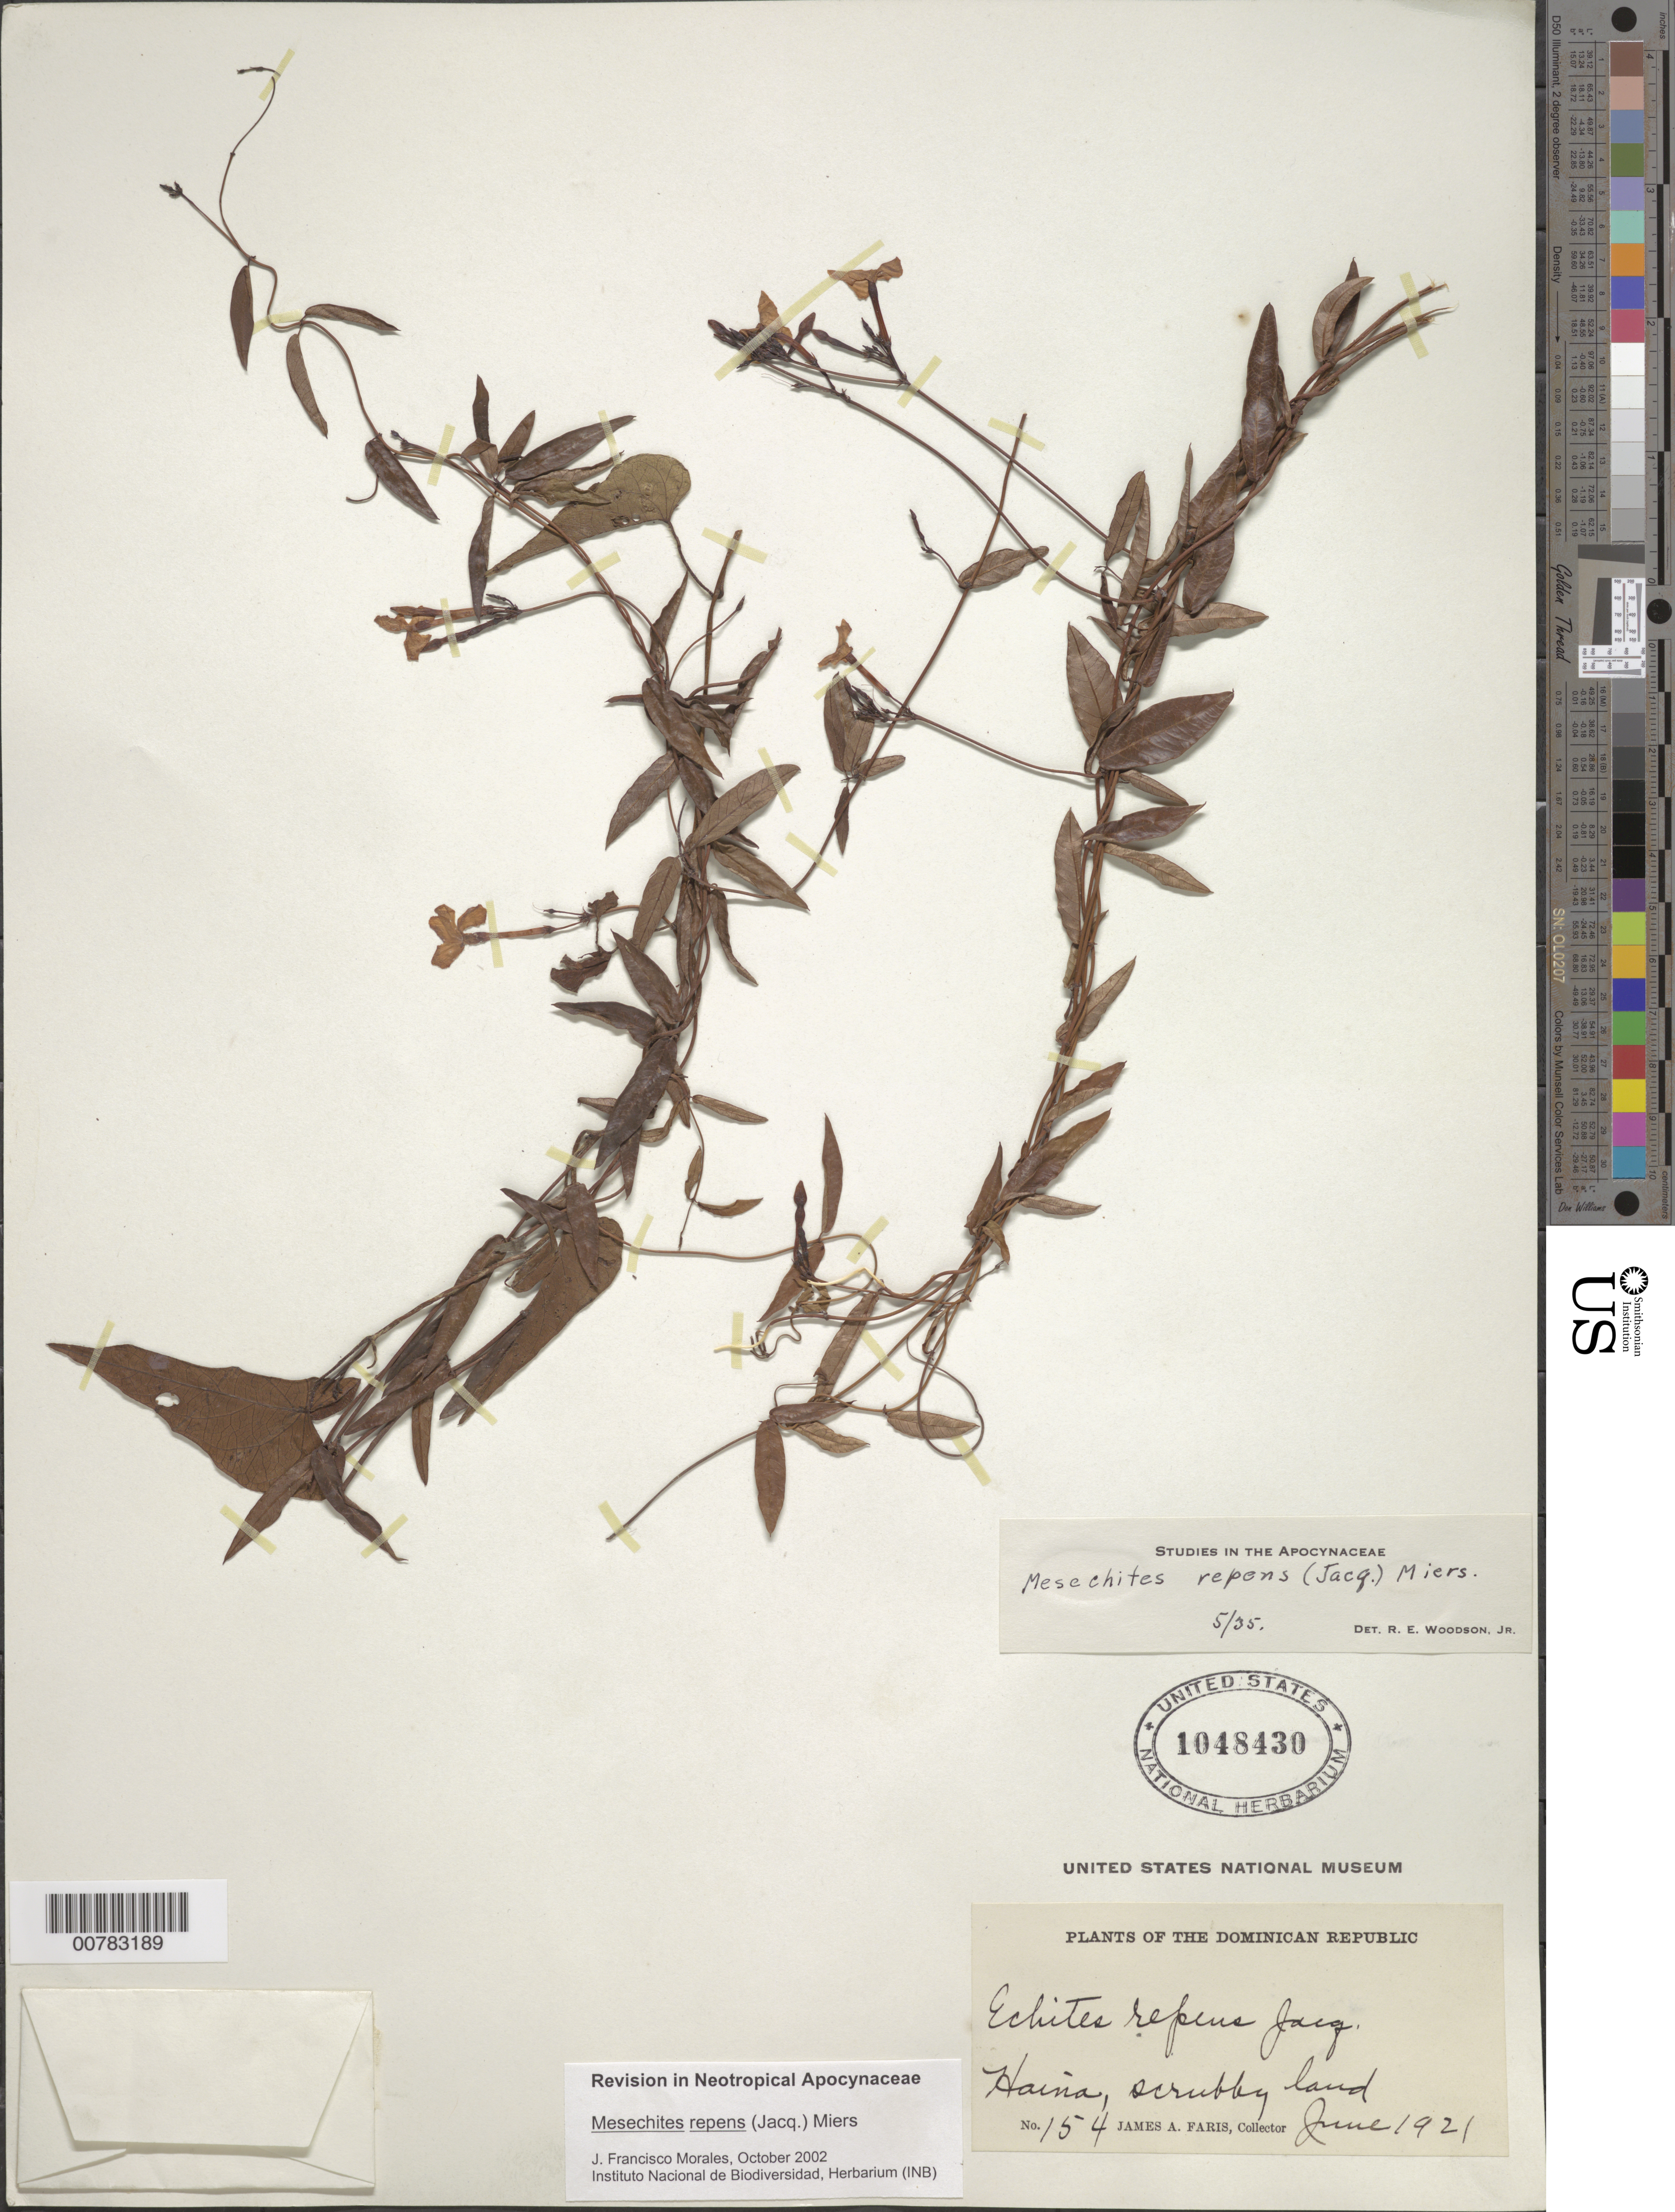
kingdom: Plantae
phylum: Tracheophyta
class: Magnoliopsida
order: Gentianales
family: Apocynaceae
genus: Mesechites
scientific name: Mesechites repens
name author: (Jacq.) Miers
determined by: Morales, J. F.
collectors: J. Faris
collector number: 154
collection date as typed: Jun 1910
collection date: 1910-06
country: Dominican Republic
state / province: San Cristóbal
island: Hispaniola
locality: Haina.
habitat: Scrubby land.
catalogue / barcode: US 1048430